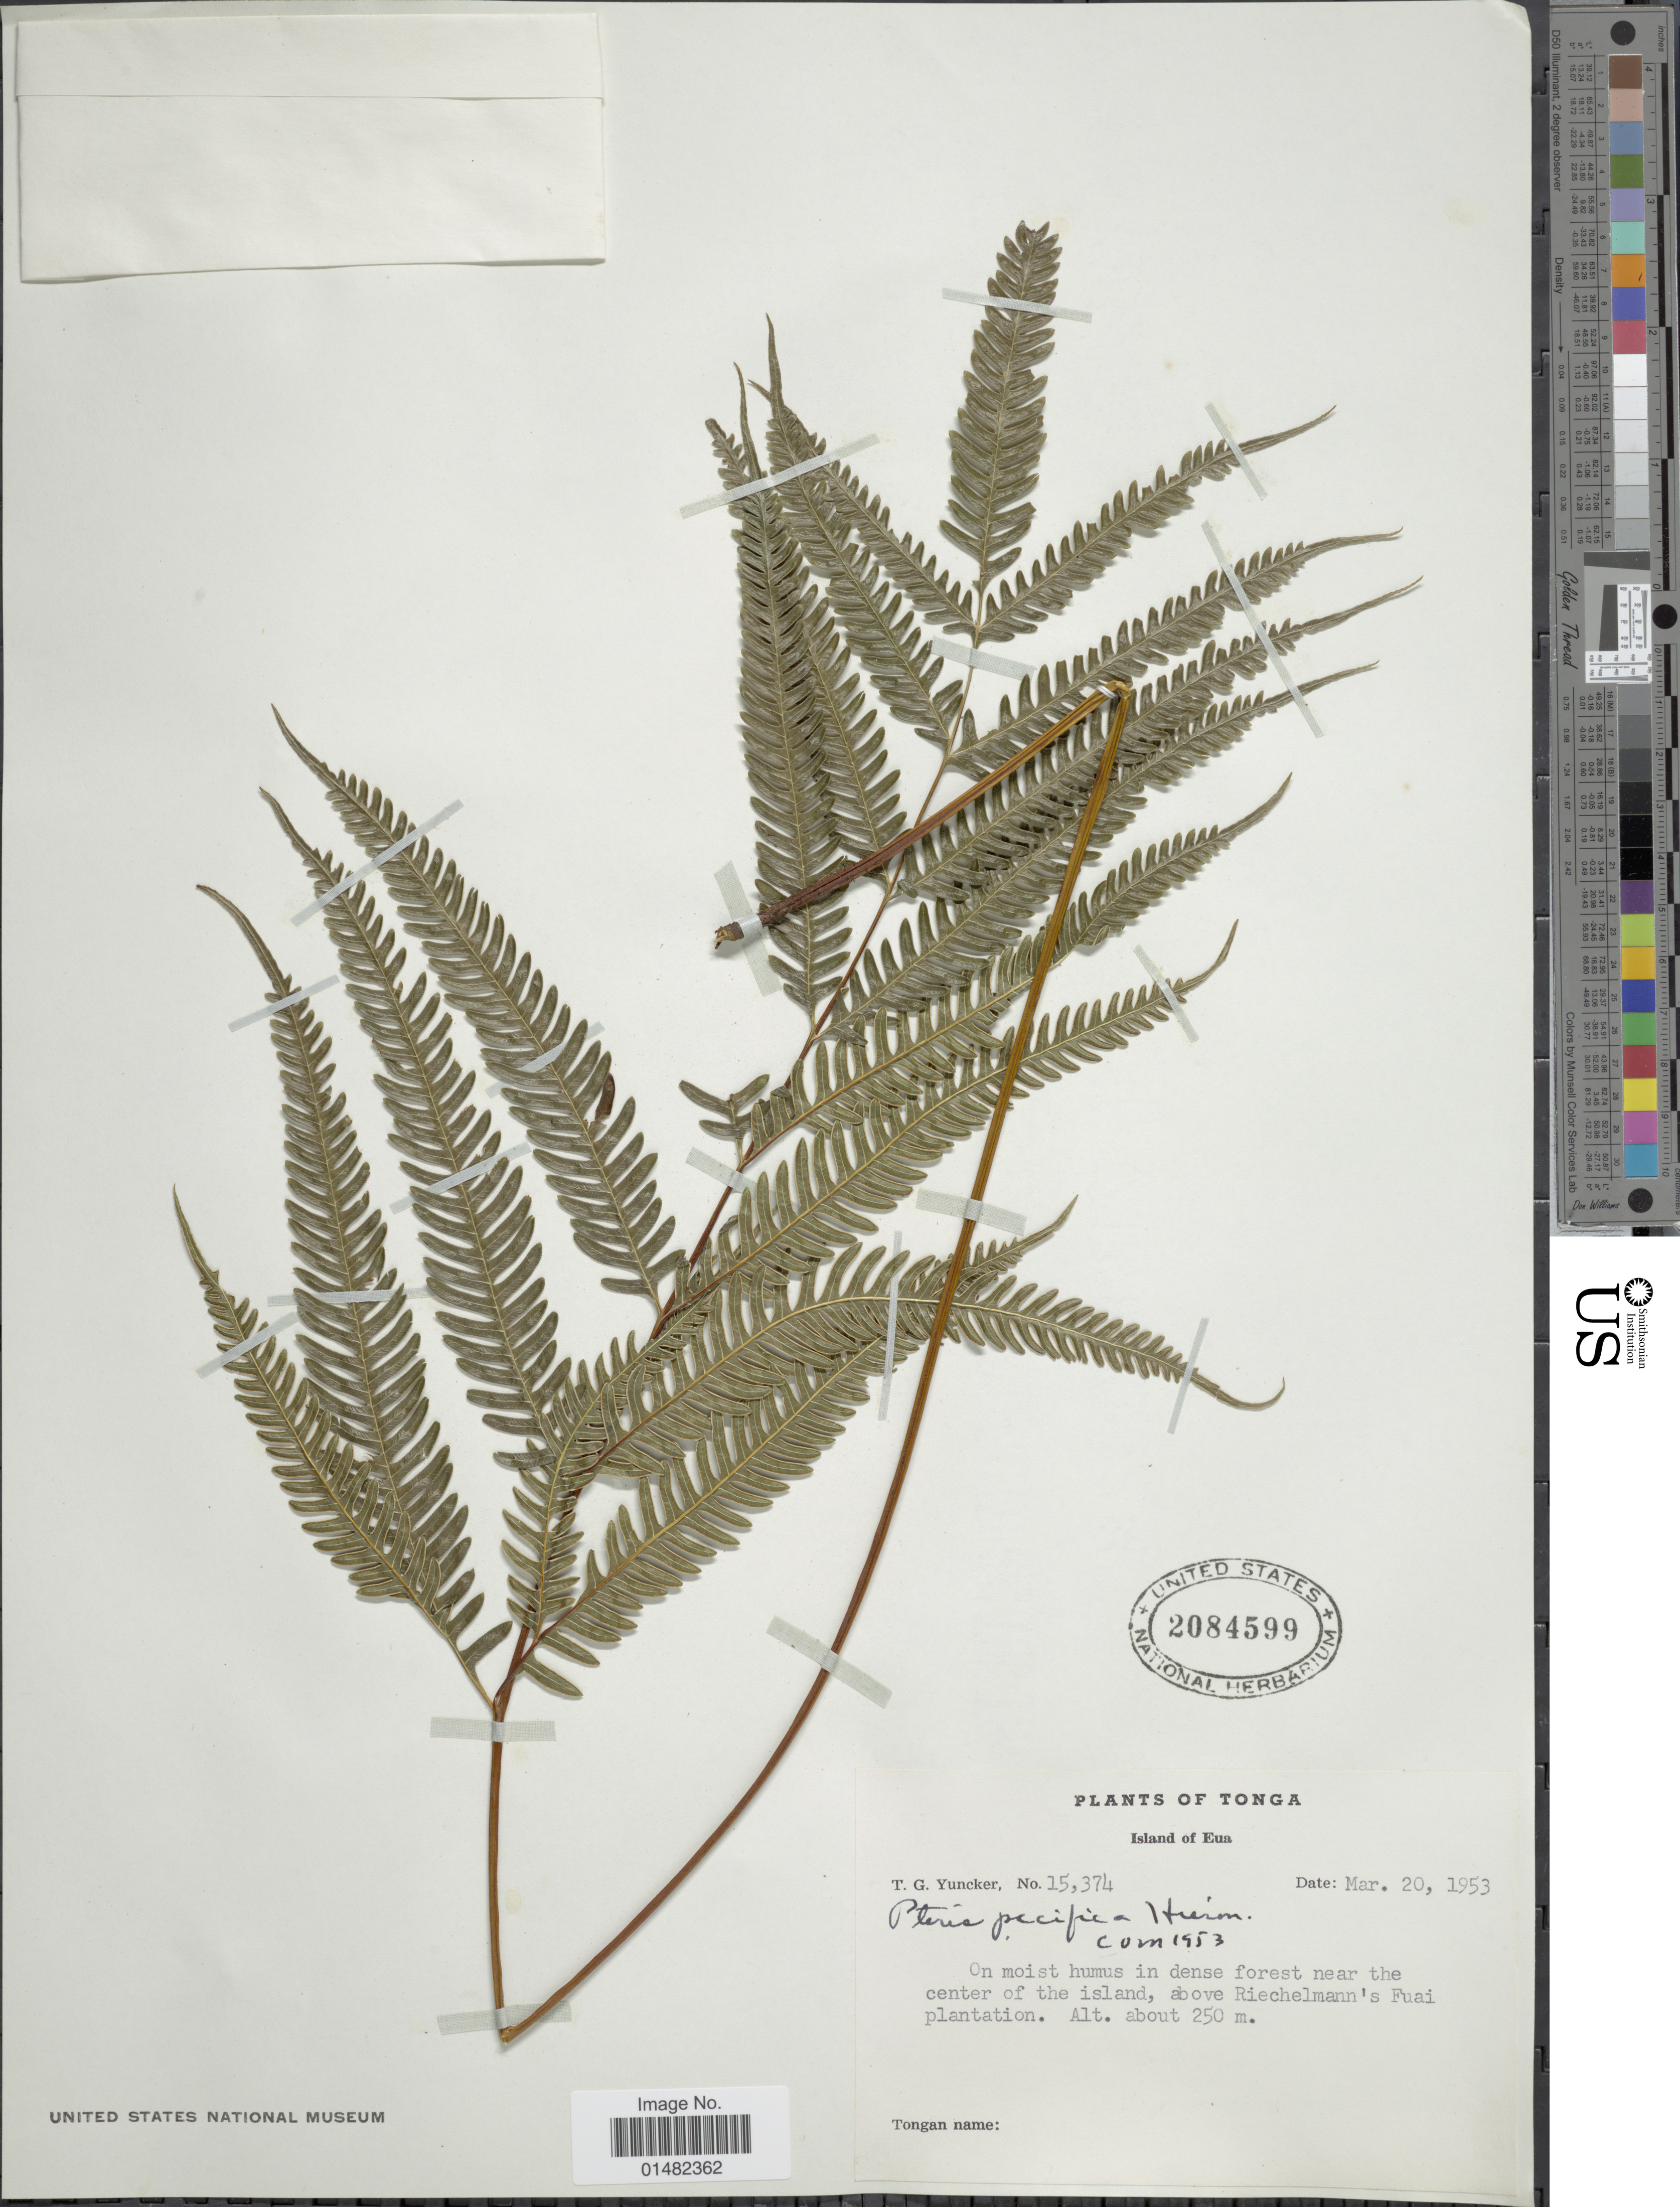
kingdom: Plantae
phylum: Tracheophyta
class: Polypodiopsida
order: Polypodiales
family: Pteridaceae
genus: Pteris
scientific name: Pteris pacifica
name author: Hieron.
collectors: T. G. Yuncker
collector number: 15374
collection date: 1953-03-20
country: Tonga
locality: Eua, On moist humus in dense forest near the center of the island, above Riechelmann's Fuai plantation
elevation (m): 250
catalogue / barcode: US 2084599